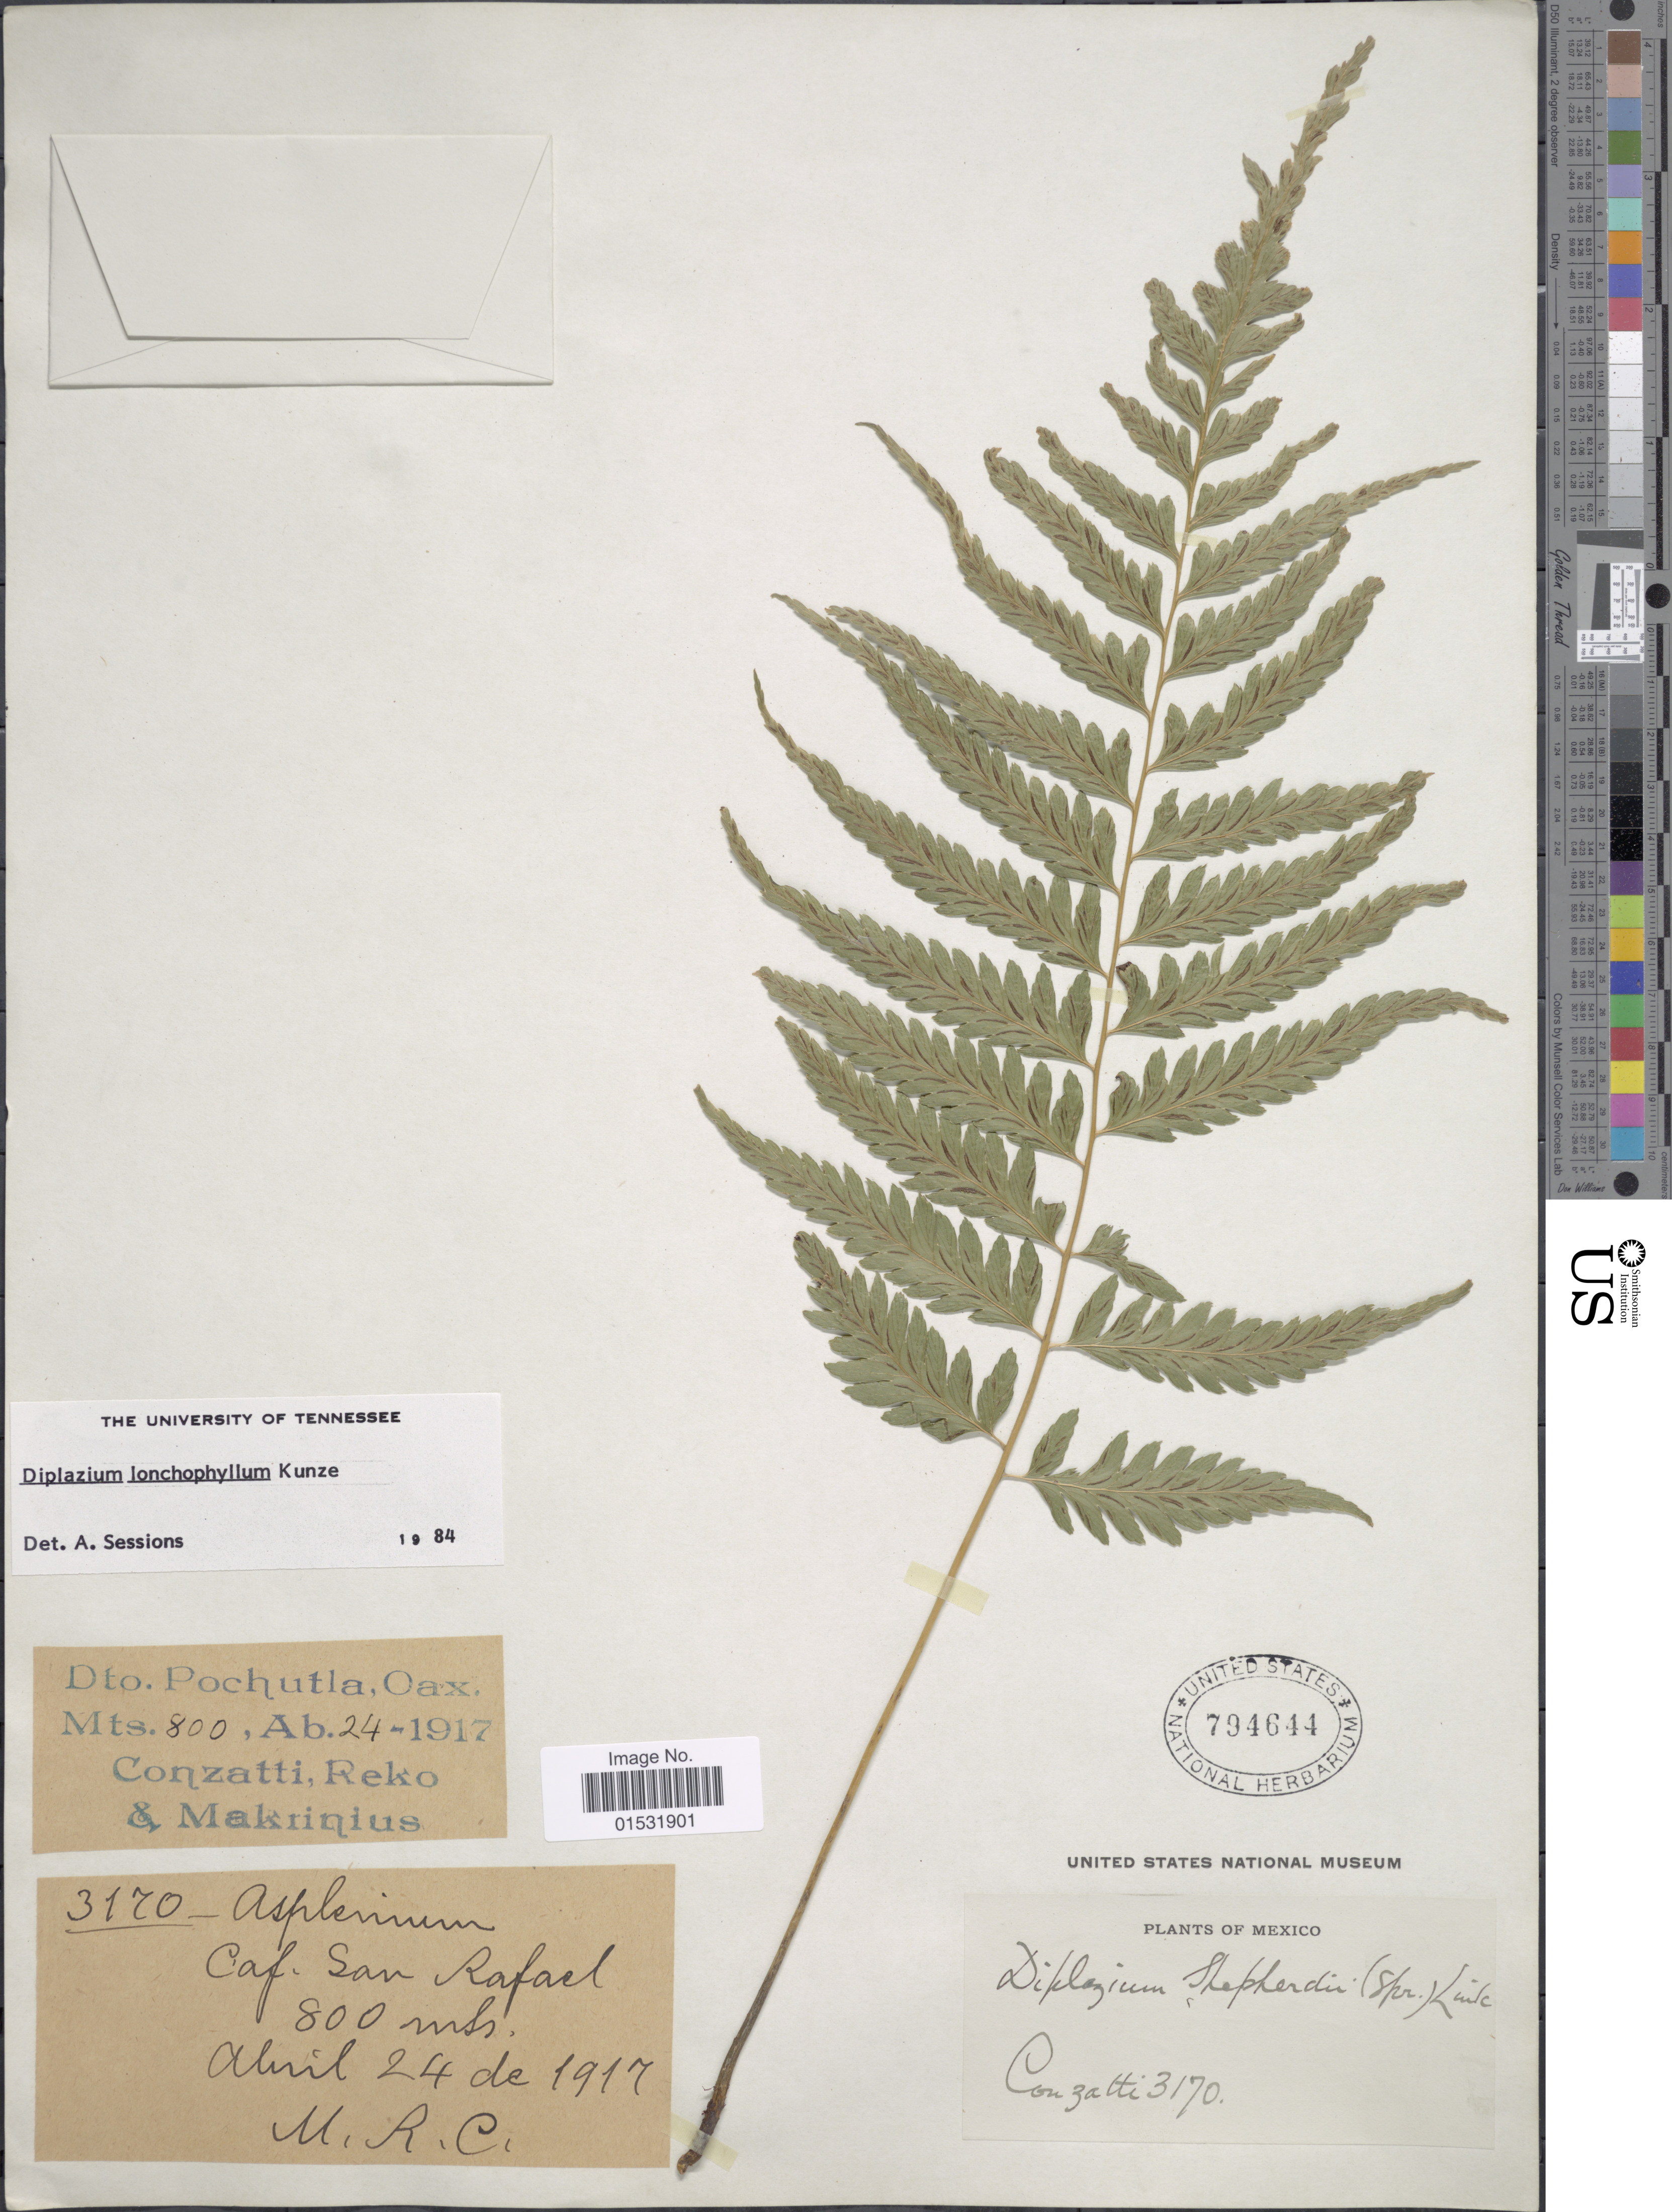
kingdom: Plantae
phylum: Tracheophyta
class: Polypodiopsida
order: Polypodiales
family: Athyriaceae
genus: Diplazium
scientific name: Diplazium lonchophyllum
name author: Kunze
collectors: Conzatti, --, -. Reko & -. Makrinius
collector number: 3170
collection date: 1917-04-24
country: Mexico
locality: Caf. San Rafael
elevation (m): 800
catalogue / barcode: US 794644